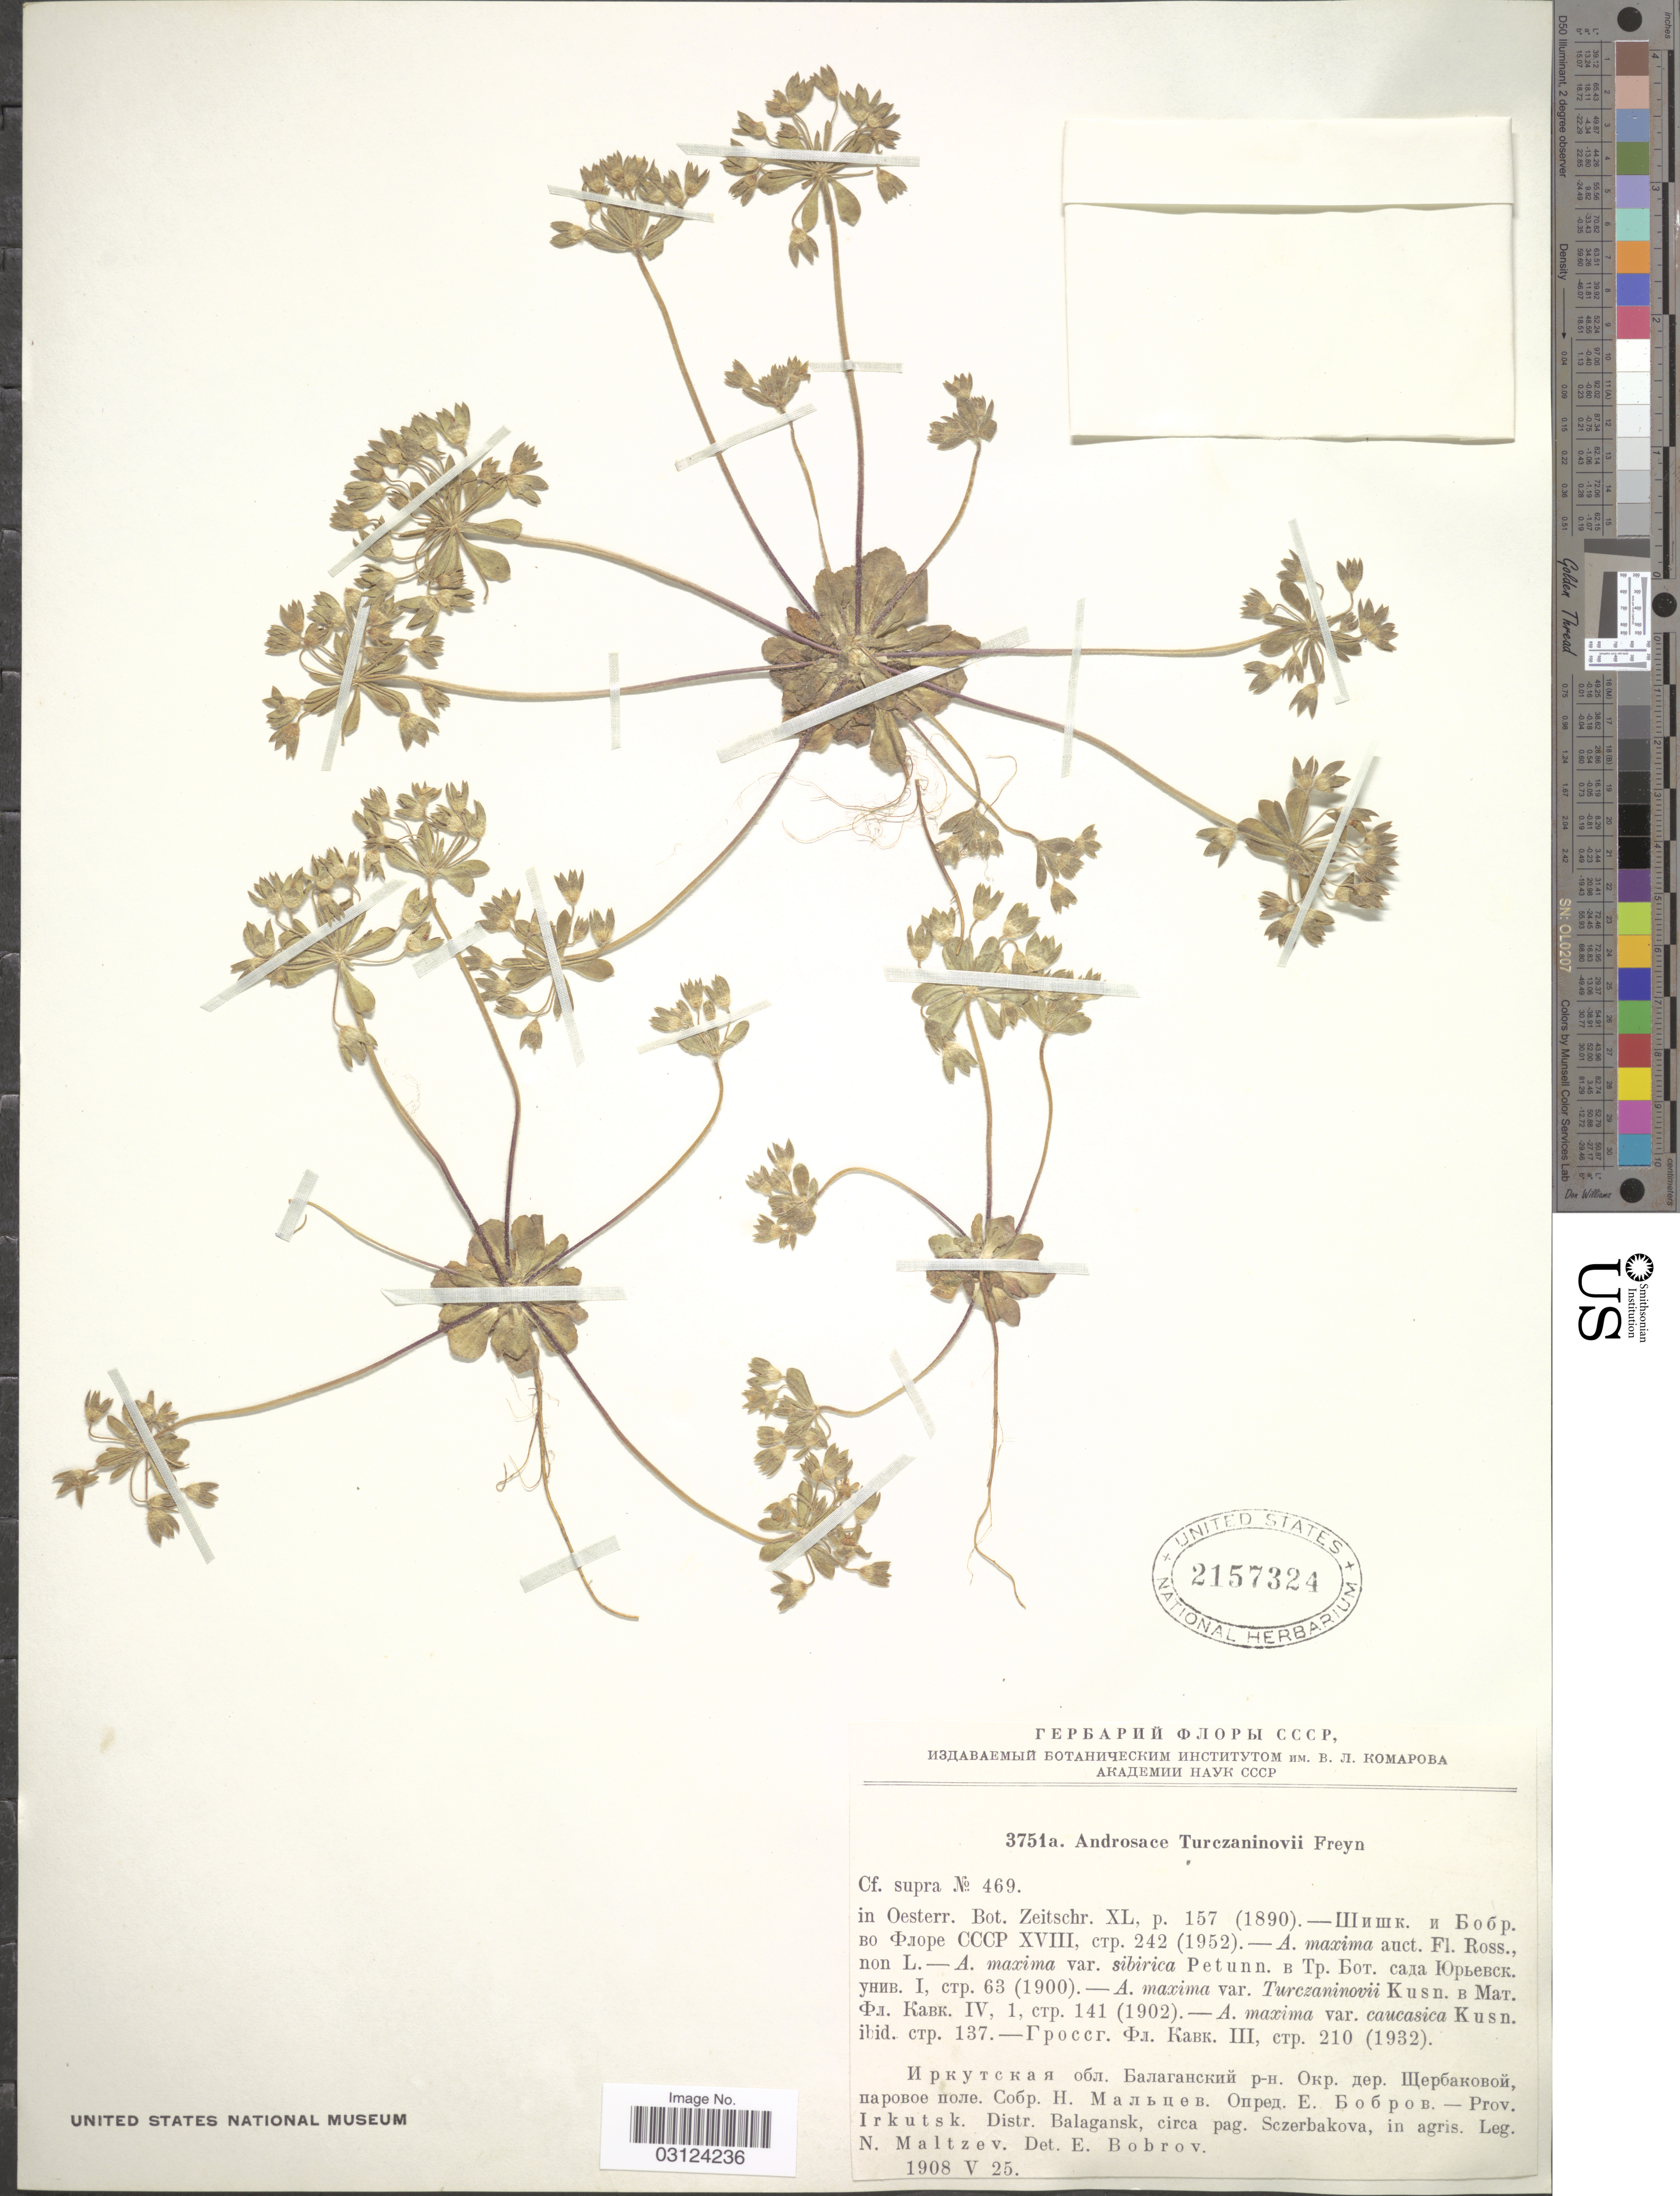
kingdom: Plantae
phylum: Tracheophyta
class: Magnoliopsida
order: Ericales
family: Primulaceae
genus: Androsace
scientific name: Androsace turczaninowii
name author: Freyn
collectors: N. Maltzev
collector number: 3751a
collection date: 1908-05-25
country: Russian Federation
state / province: Irkutsk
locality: Prov. Irkutsk. Distr. Balagansk, circa pag. Sczerbakova, in agris.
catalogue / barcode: US 2157324